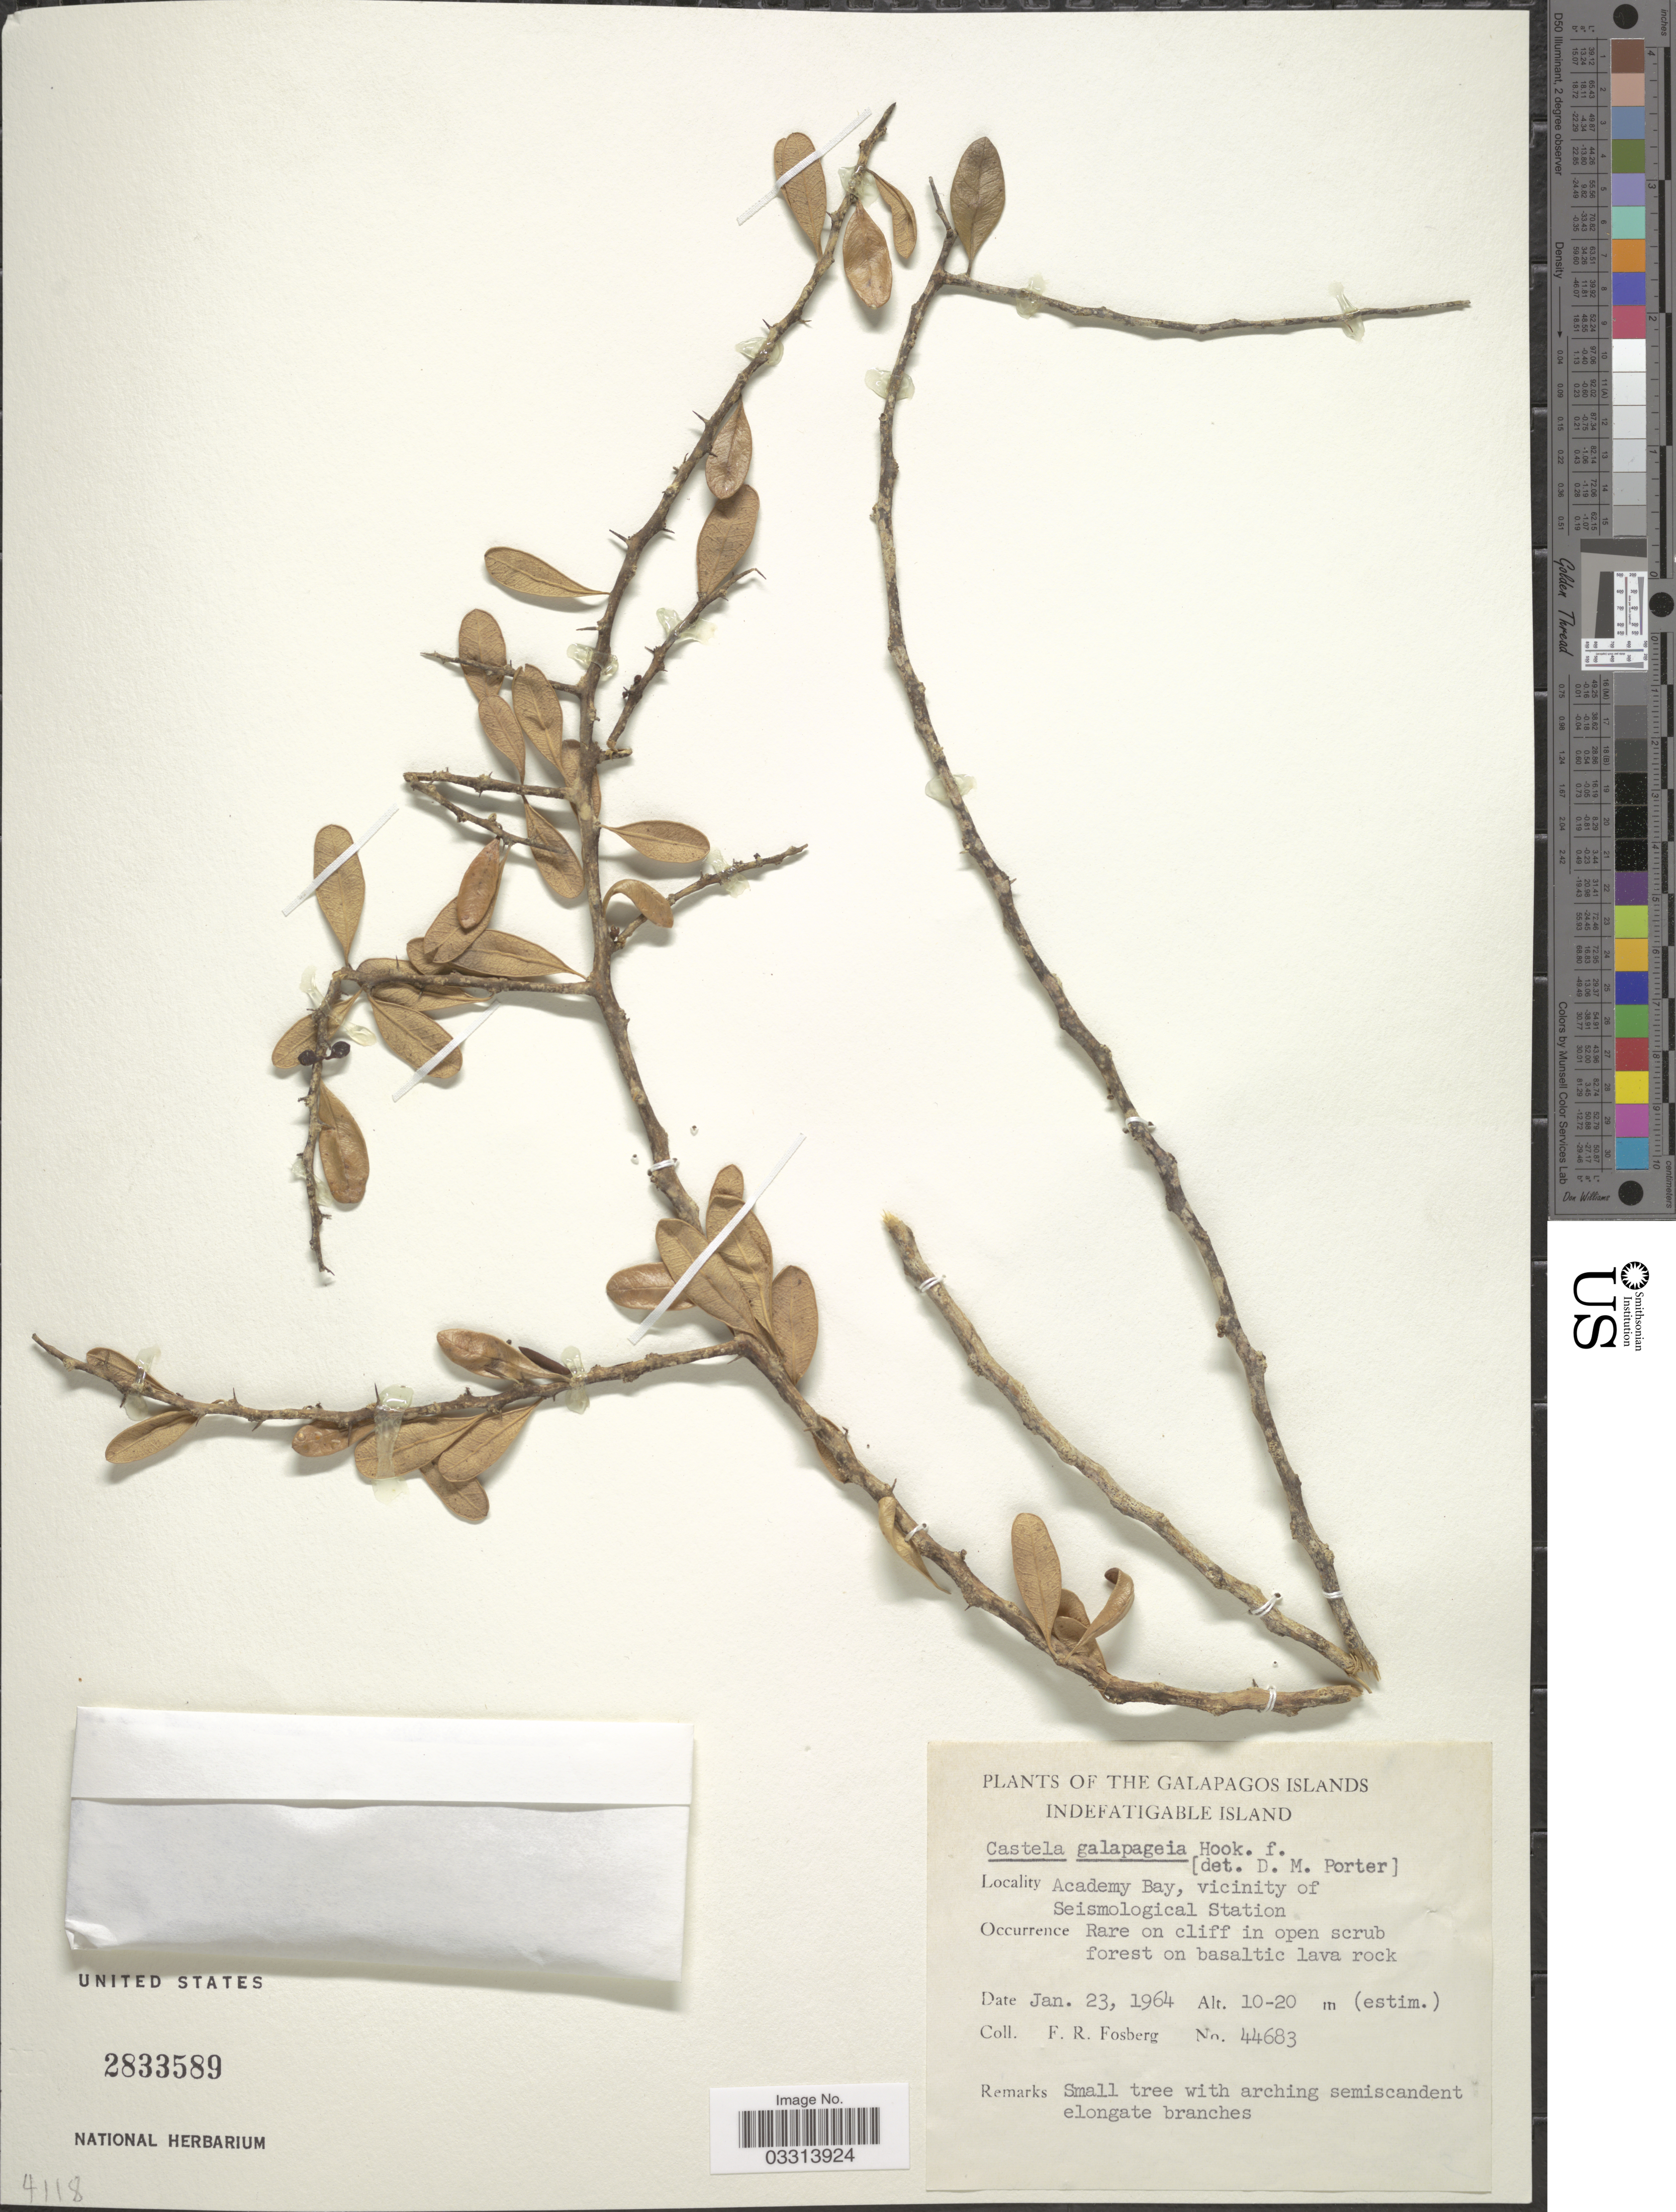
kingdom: Plantae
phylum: Tracheophyta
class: Magnoliopsida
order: Sapindales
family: Simaroubaceae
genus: Castela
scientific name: Castela galapageia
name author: Hook. f.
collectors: F. R. Fosberg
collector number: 44683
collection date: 1964-01-23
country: Ecuador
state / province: Colón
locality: The Galapagos Islands. Indefatigable Island. Academy Bay, vicinity of Seismological Station.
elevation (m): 10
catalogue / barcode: US 2833589